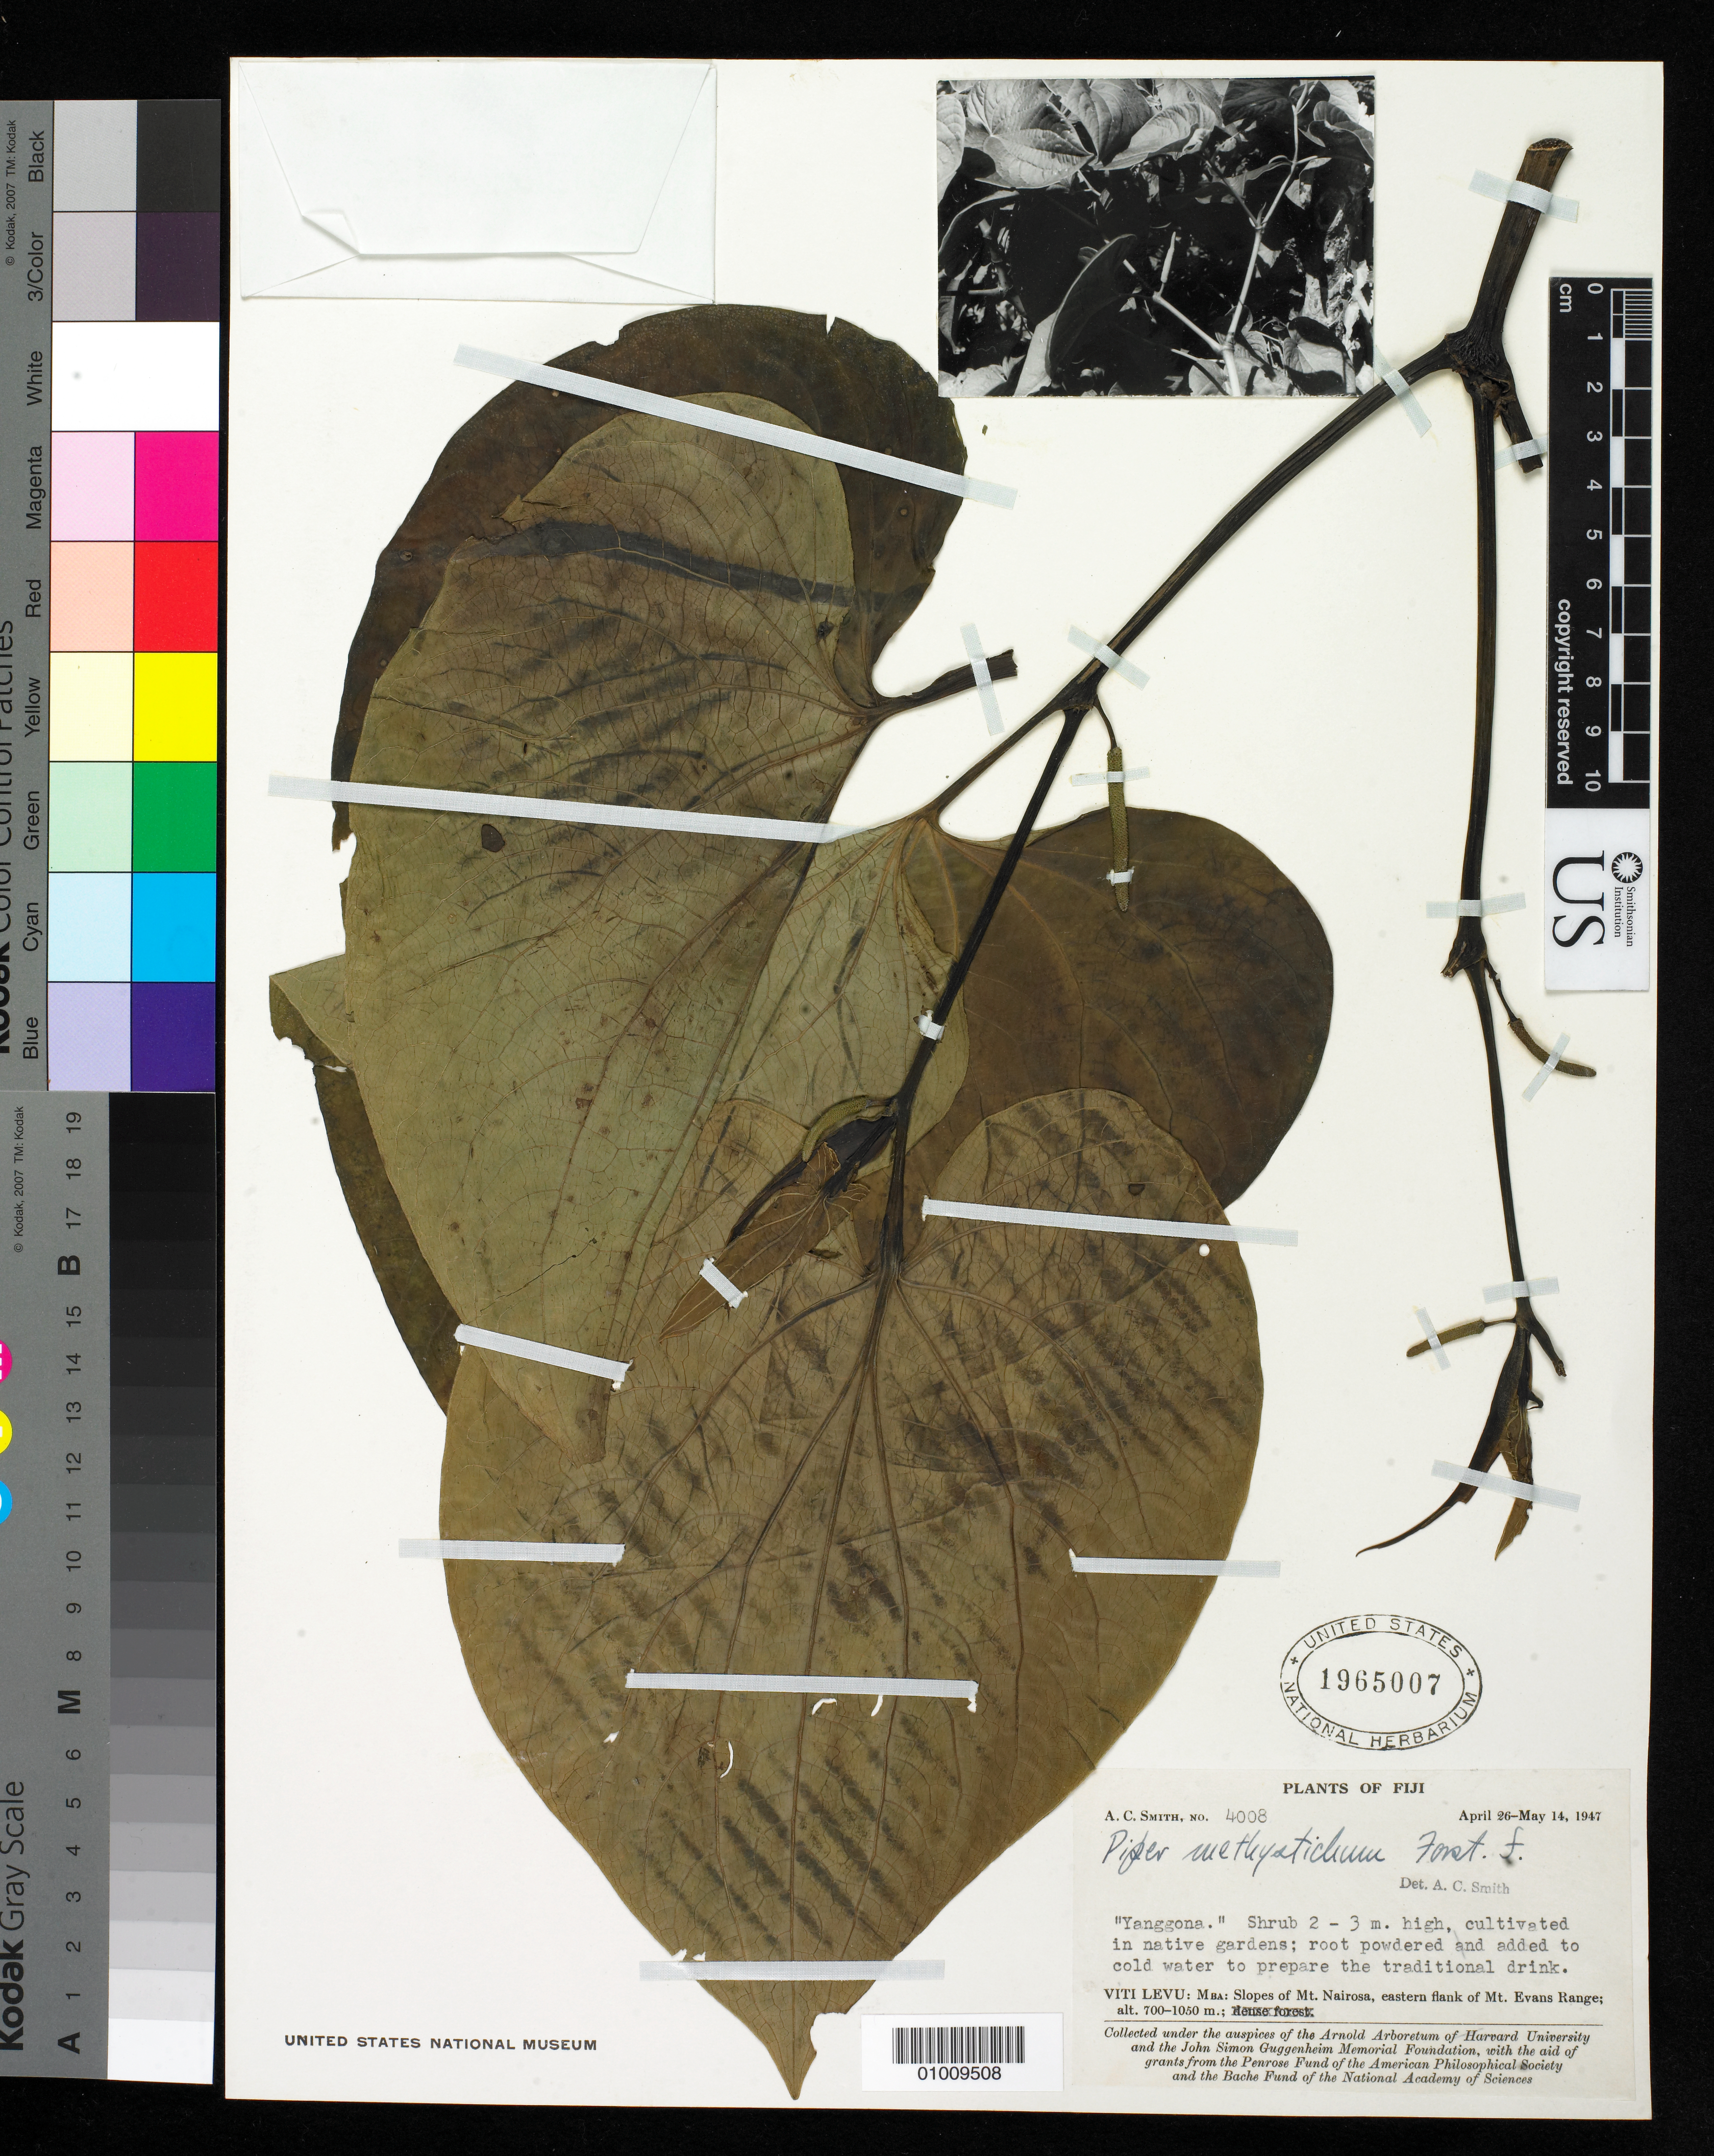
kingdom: Plantae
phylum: Tracheophyta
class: Magnoliopsida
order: Piperales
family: Piperaceae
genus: Piper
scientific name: Piper methysticum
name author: J.R. Forst. & G. Forst.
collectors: A. C. Smith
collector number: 4008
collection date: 1947-04-26/1947-05-14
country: Fiji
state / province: Mba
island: Viti Levu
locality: slopes of Mt. Nairosa, eastern flank of Mt. Evans Range, Mba, Viti Levu I., Fiji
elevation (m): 700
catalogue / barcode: US 1965007